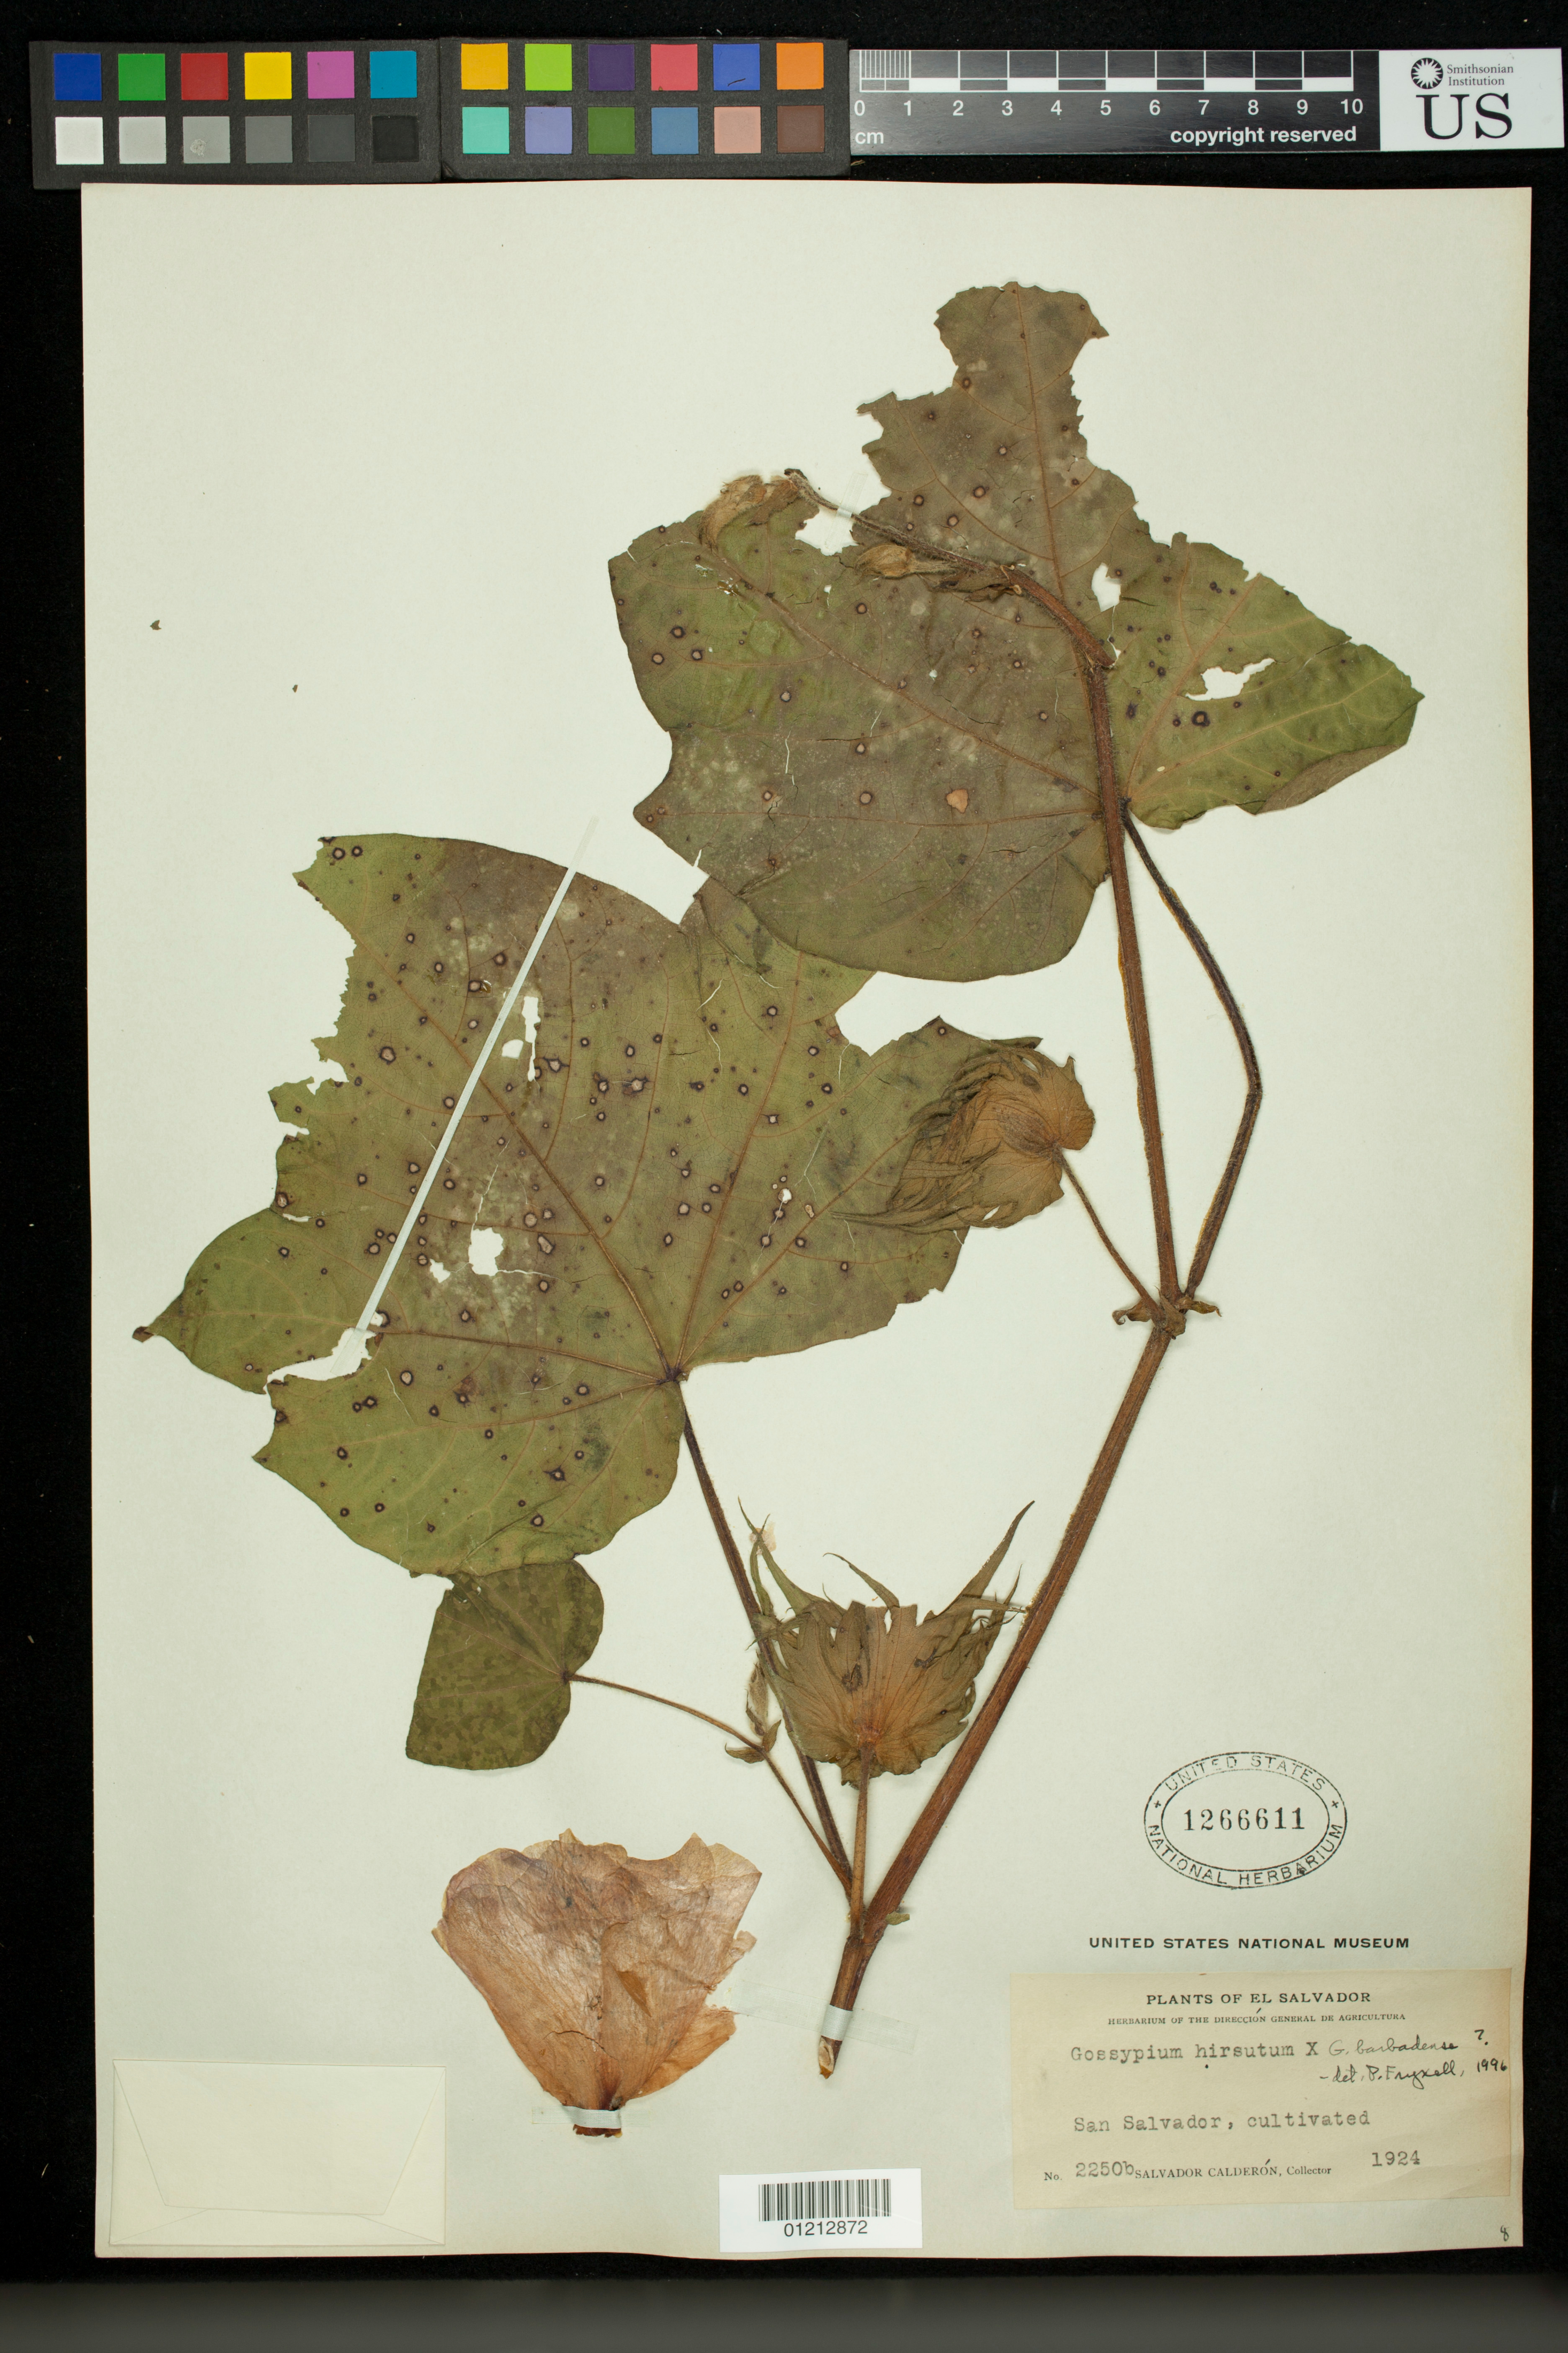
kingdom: Plantae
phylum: Tracheophyta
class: Magnoliopsida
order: Malvales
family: Malvaceae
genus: Gossypium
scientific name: Gossypium barbadense x G. hirsutum L.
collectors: S. Calderón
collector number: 2250b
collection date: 1924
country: El Salvador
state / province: San Salvador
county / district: San Salvador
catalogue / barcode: US 1266611